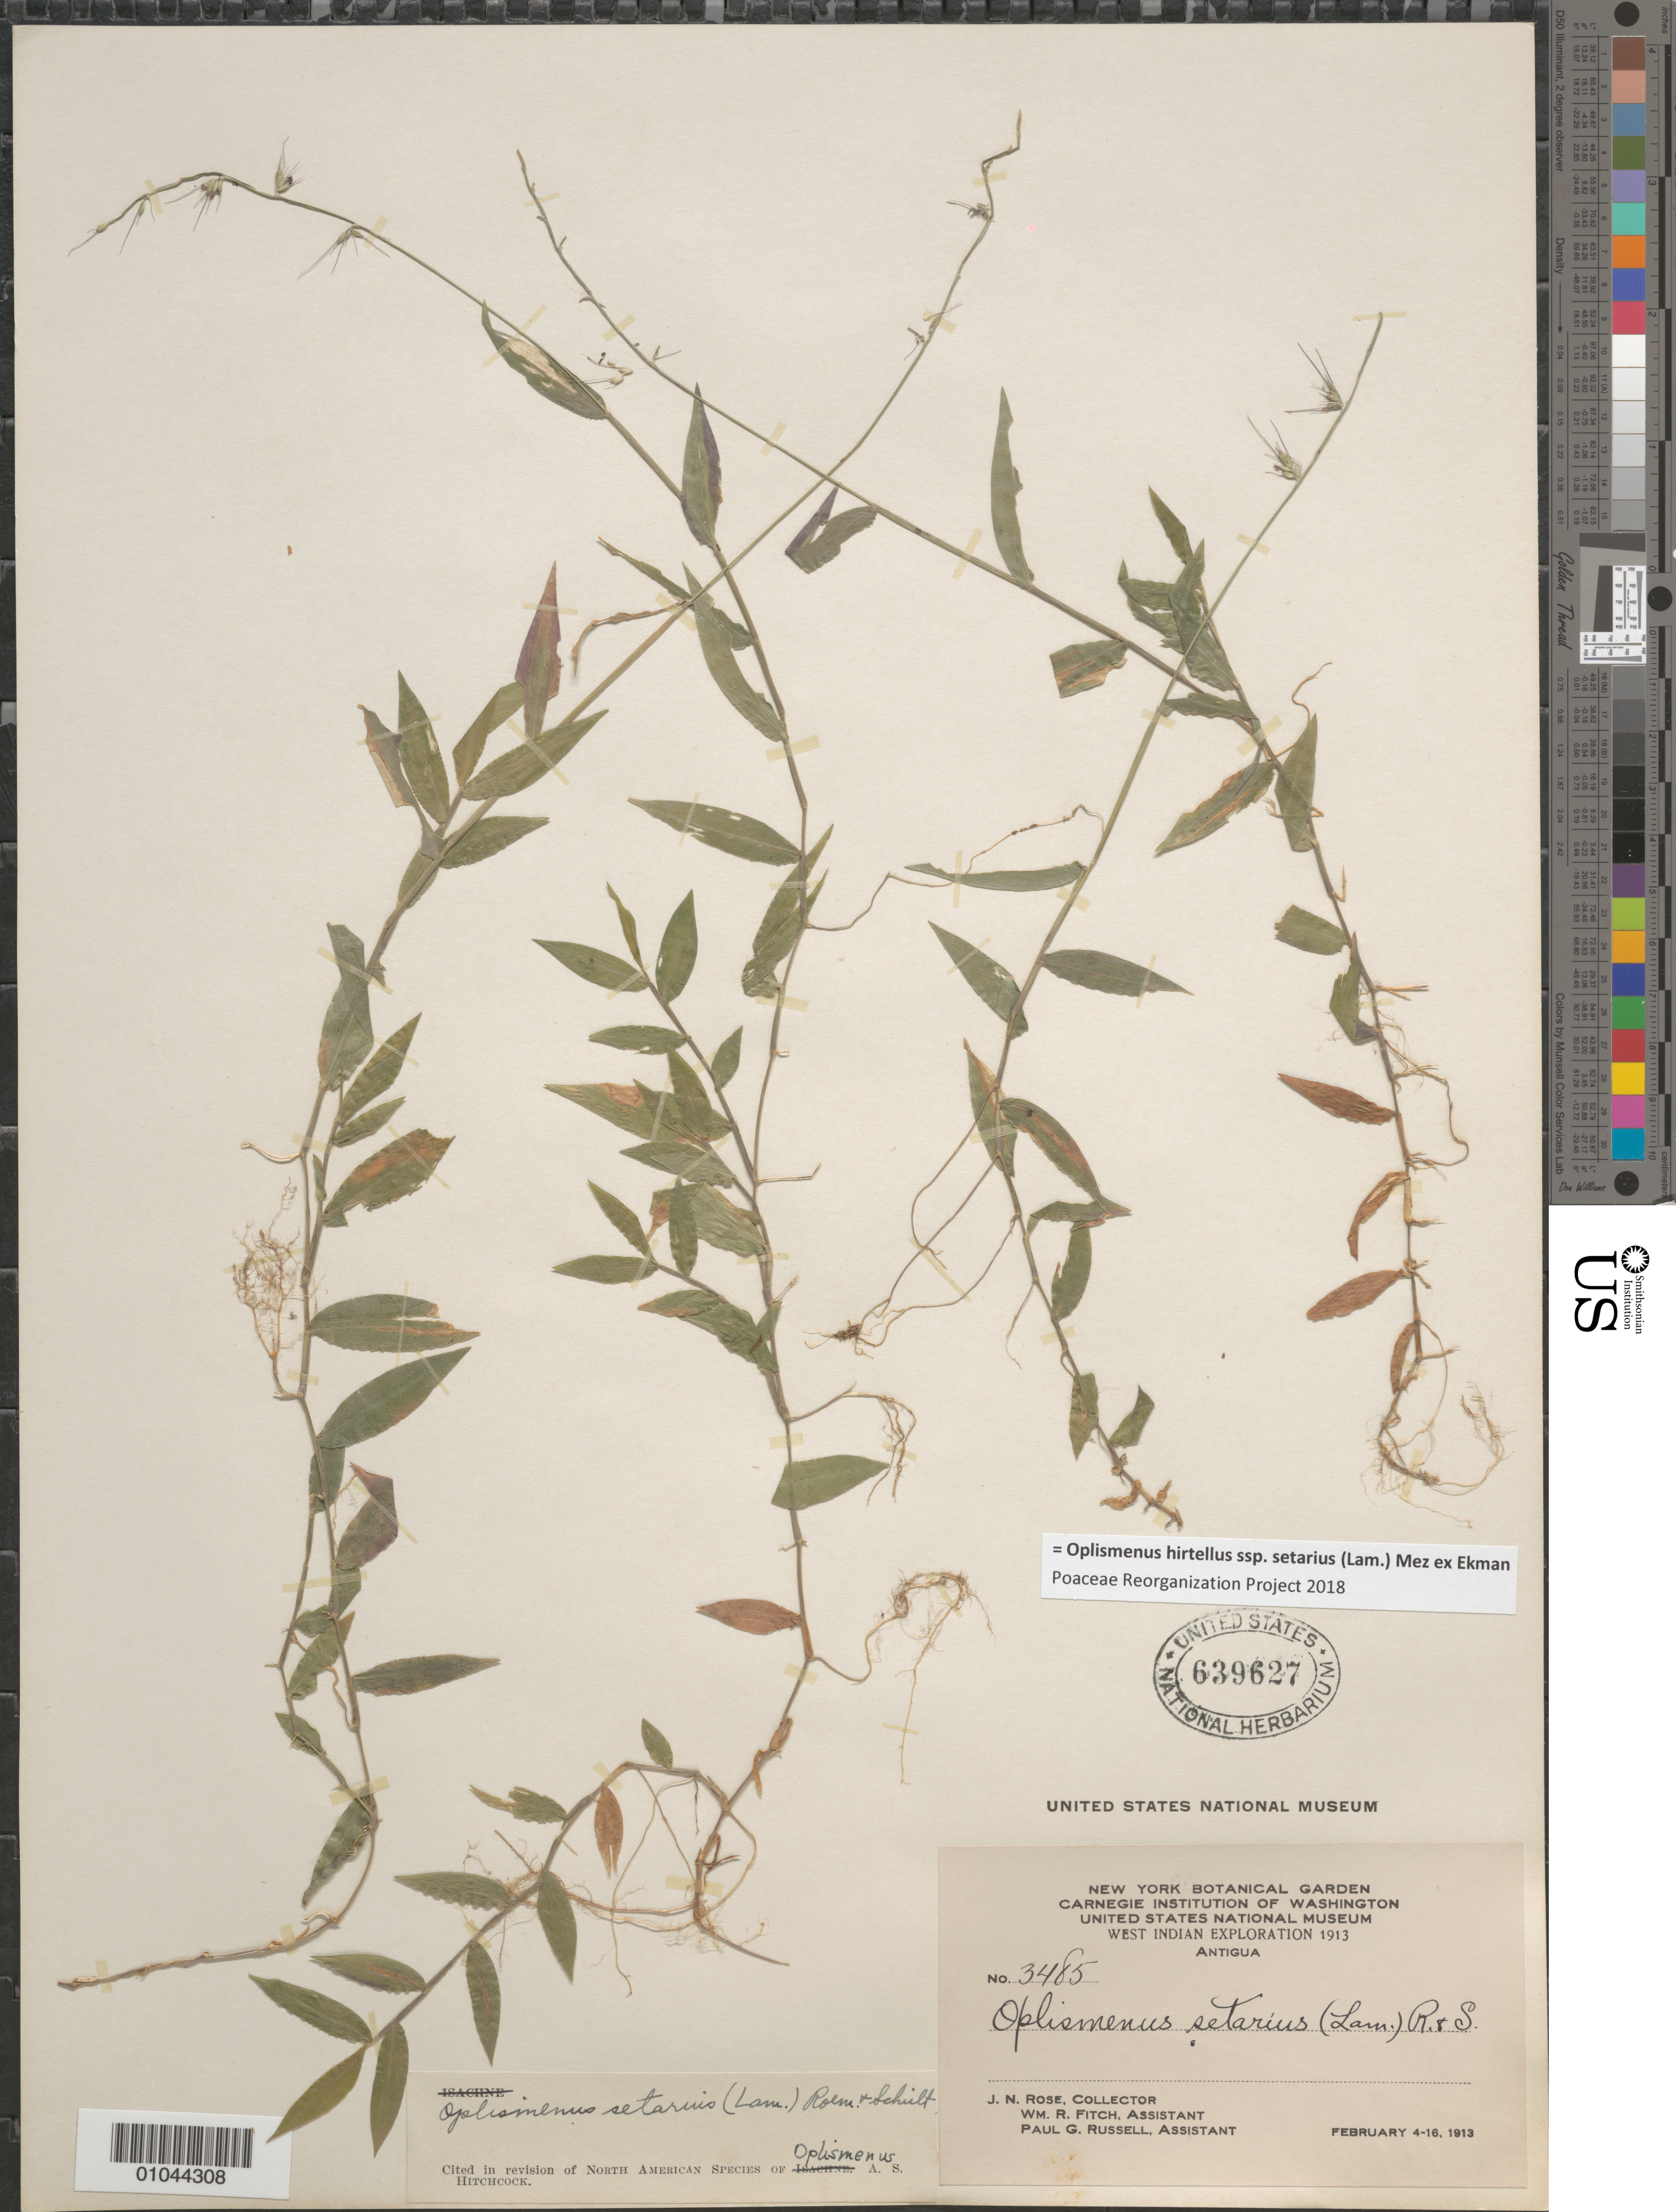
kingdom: Plantae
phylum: Tracheophyta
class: Liliopsida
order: Poales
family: Poaceae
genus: Oplismenus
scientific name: Oplismenus hirtellus subsp. setarius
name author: (Lam.) Mez ex Ekman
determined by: Poaceae Reorganization Project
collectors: J. N. Rose, W. R. Fitch & P. G. Russell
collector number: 3485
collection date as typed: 04 Feb 1913 to 16 Feb 1913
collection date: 1913-02-04/1913-02-16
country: Antigua and Barbuda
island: Antigua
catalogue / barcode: US 639627